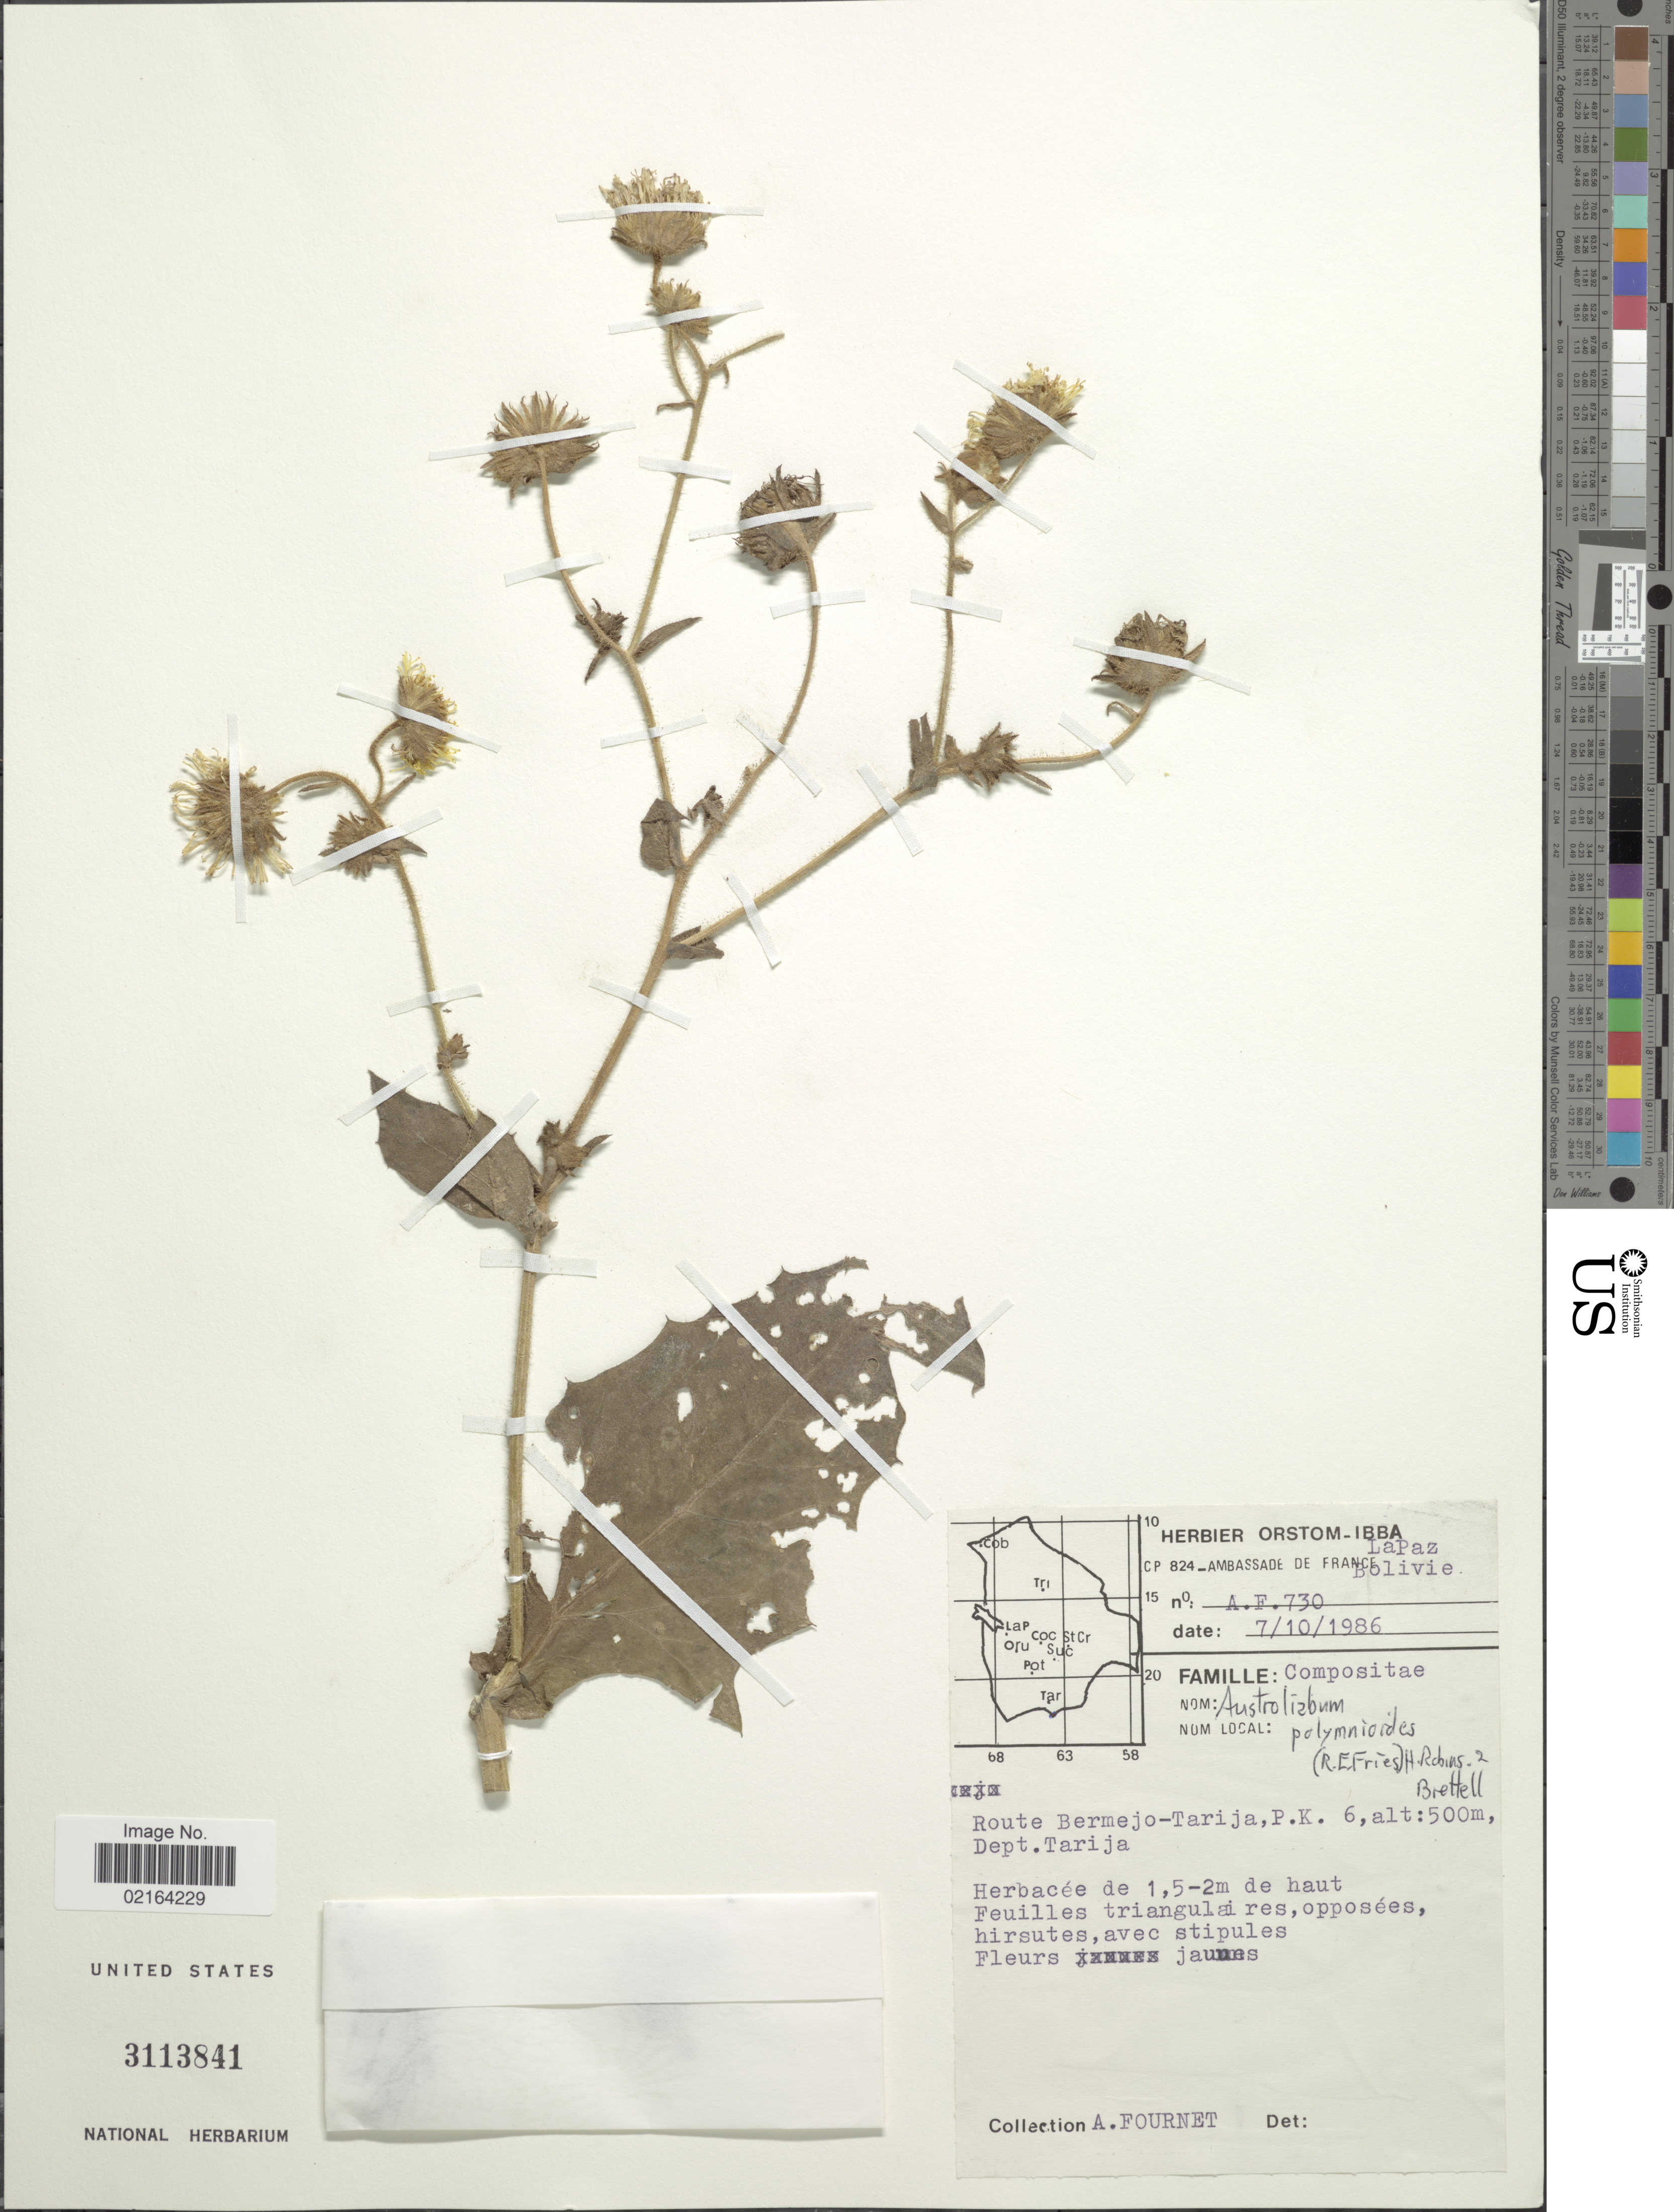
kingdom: Plantae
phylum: Tracheophyta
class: Magnoliopsida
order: Asterales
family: Asteraceae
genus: Microliabum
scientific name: Microliabum polymnioides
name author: (R.E. Fr.) H. Rob.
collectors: A. Fournet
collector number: A.F.730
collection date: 1986-10-07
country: Bolivia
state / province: Tarija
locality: Route Bermejo-Tarija, P.K. 6, Dept. Tarija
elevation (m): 500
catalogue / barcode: US 3113841